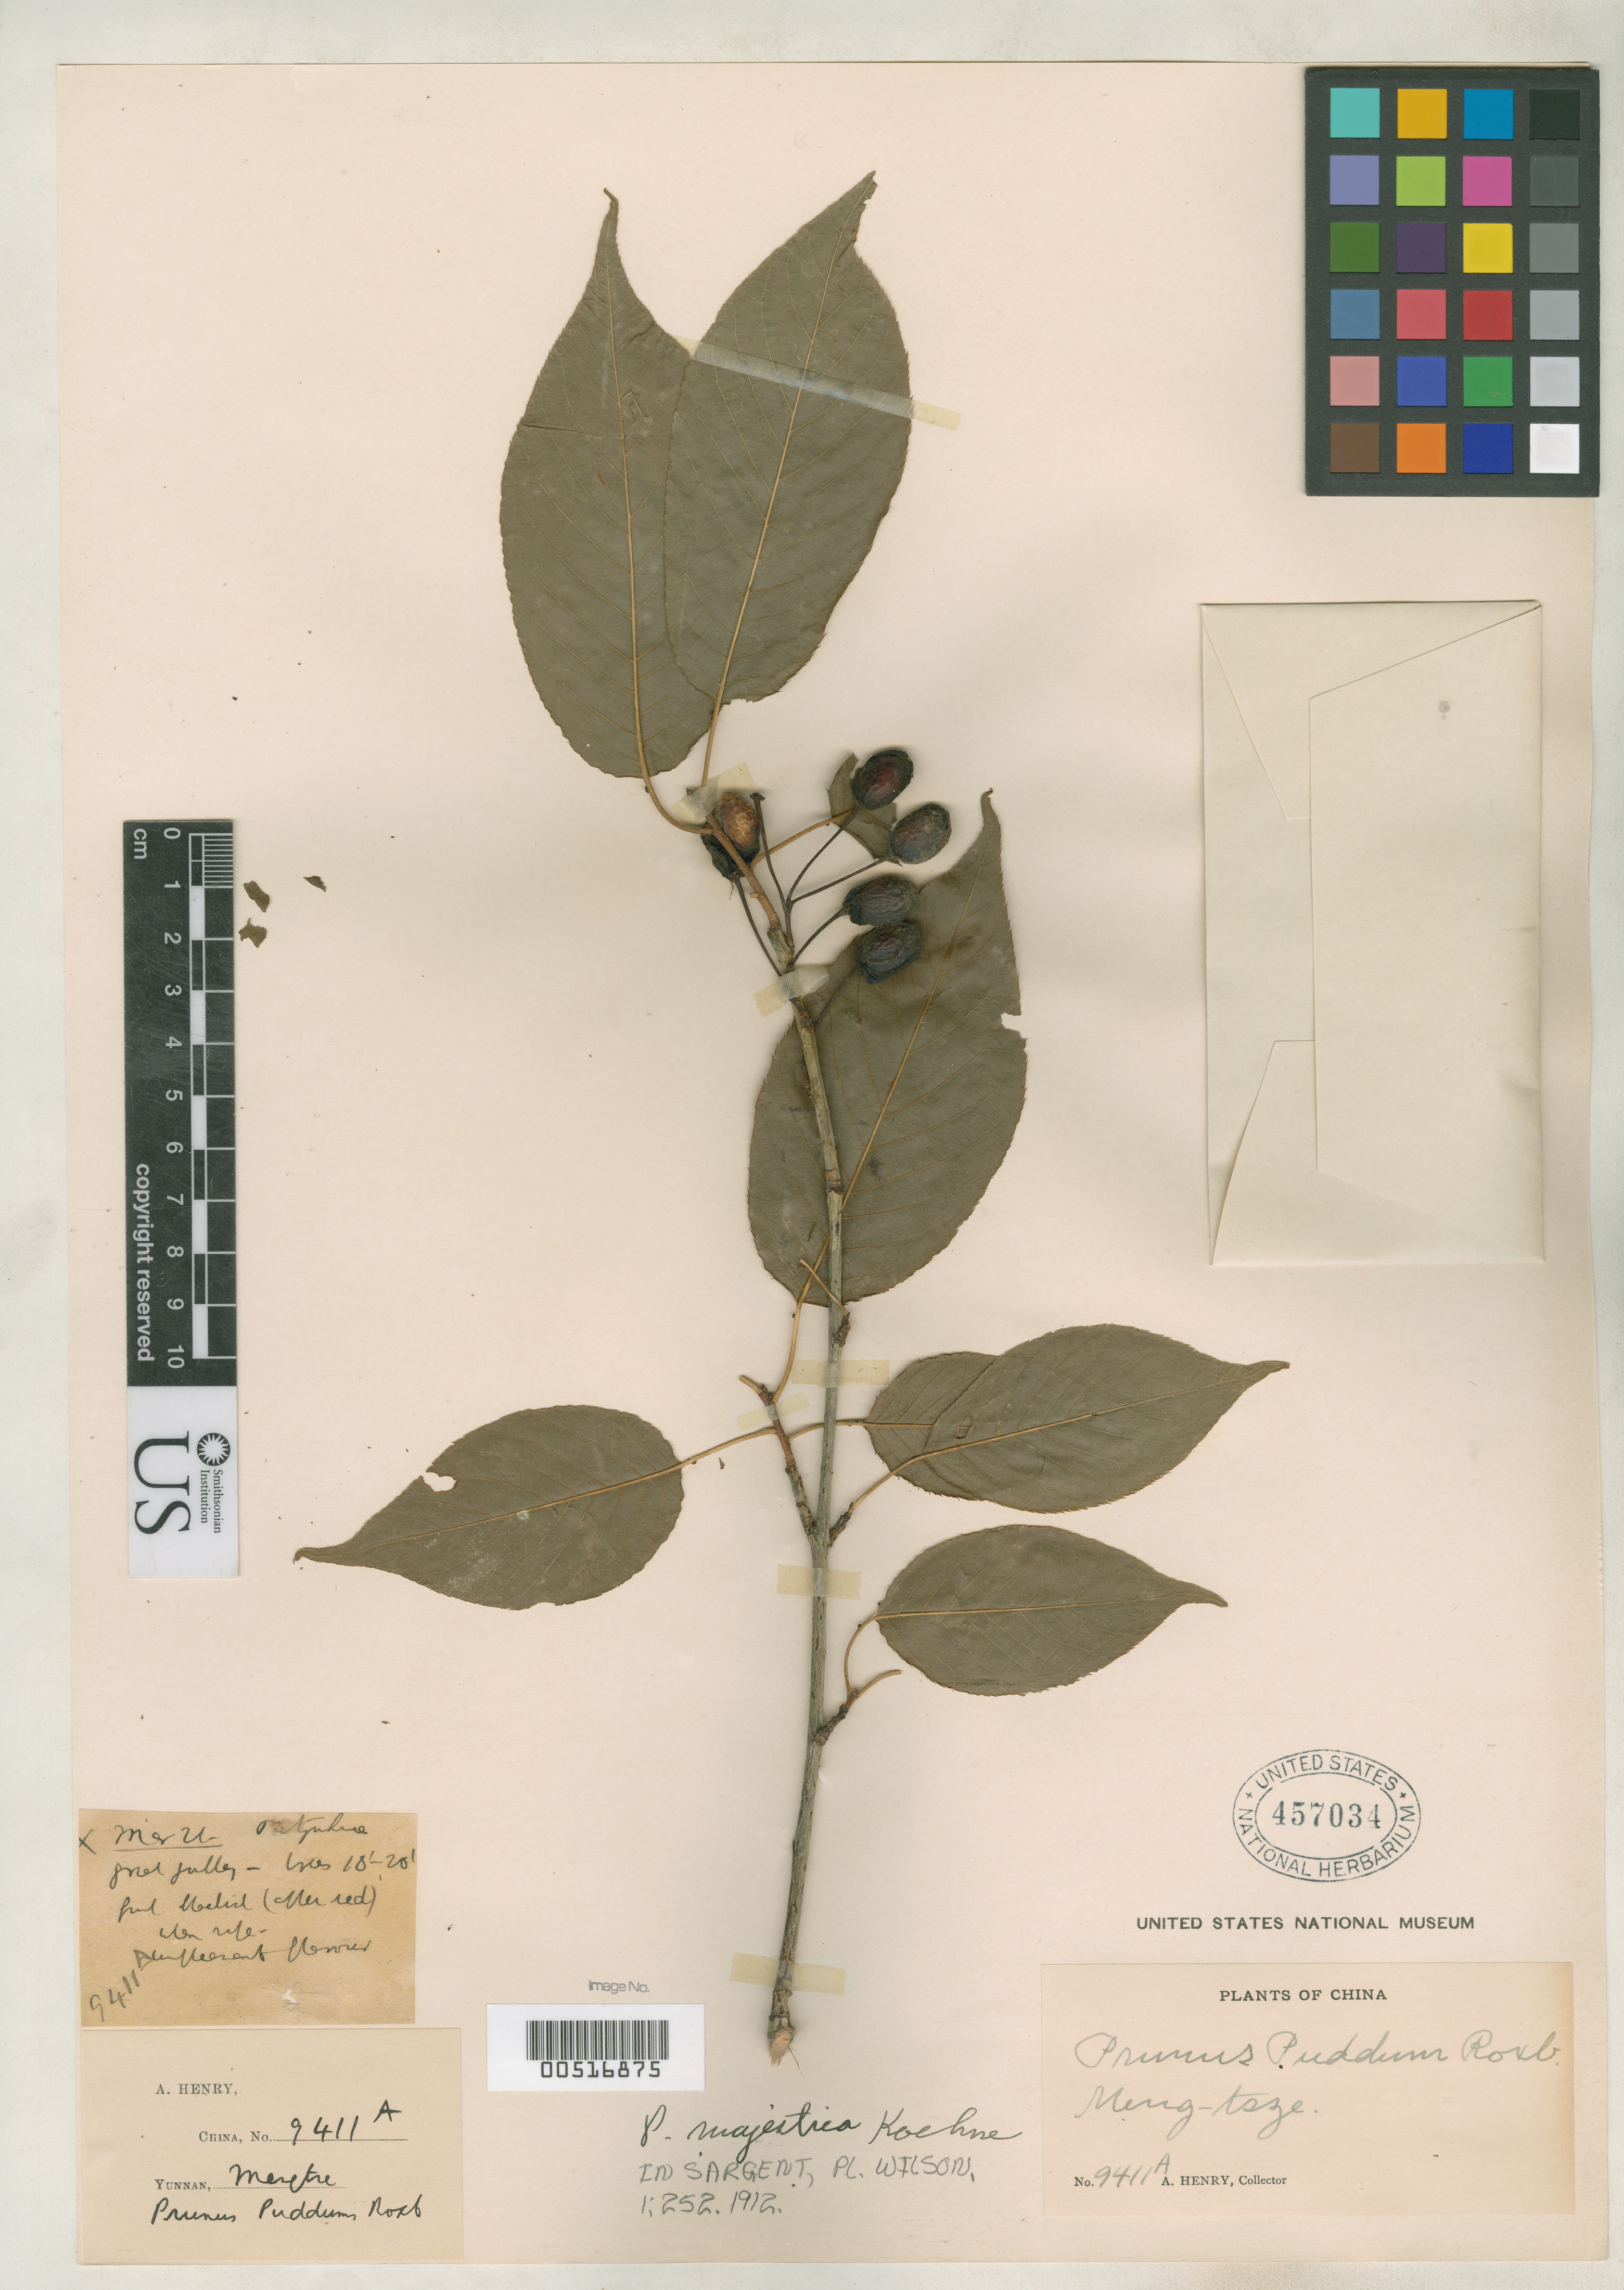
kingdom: Plantae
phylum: Tracheophyta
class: Magnoliopsida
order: Rosales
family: Rosaceae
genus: Prunus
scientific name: Prunus majestica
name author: Koehne in Sarg.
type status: Isosyntype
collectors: E. H. Wilson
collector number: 9411 a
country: China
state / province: Yunnan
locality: Mengtze.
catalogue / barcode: US 457034